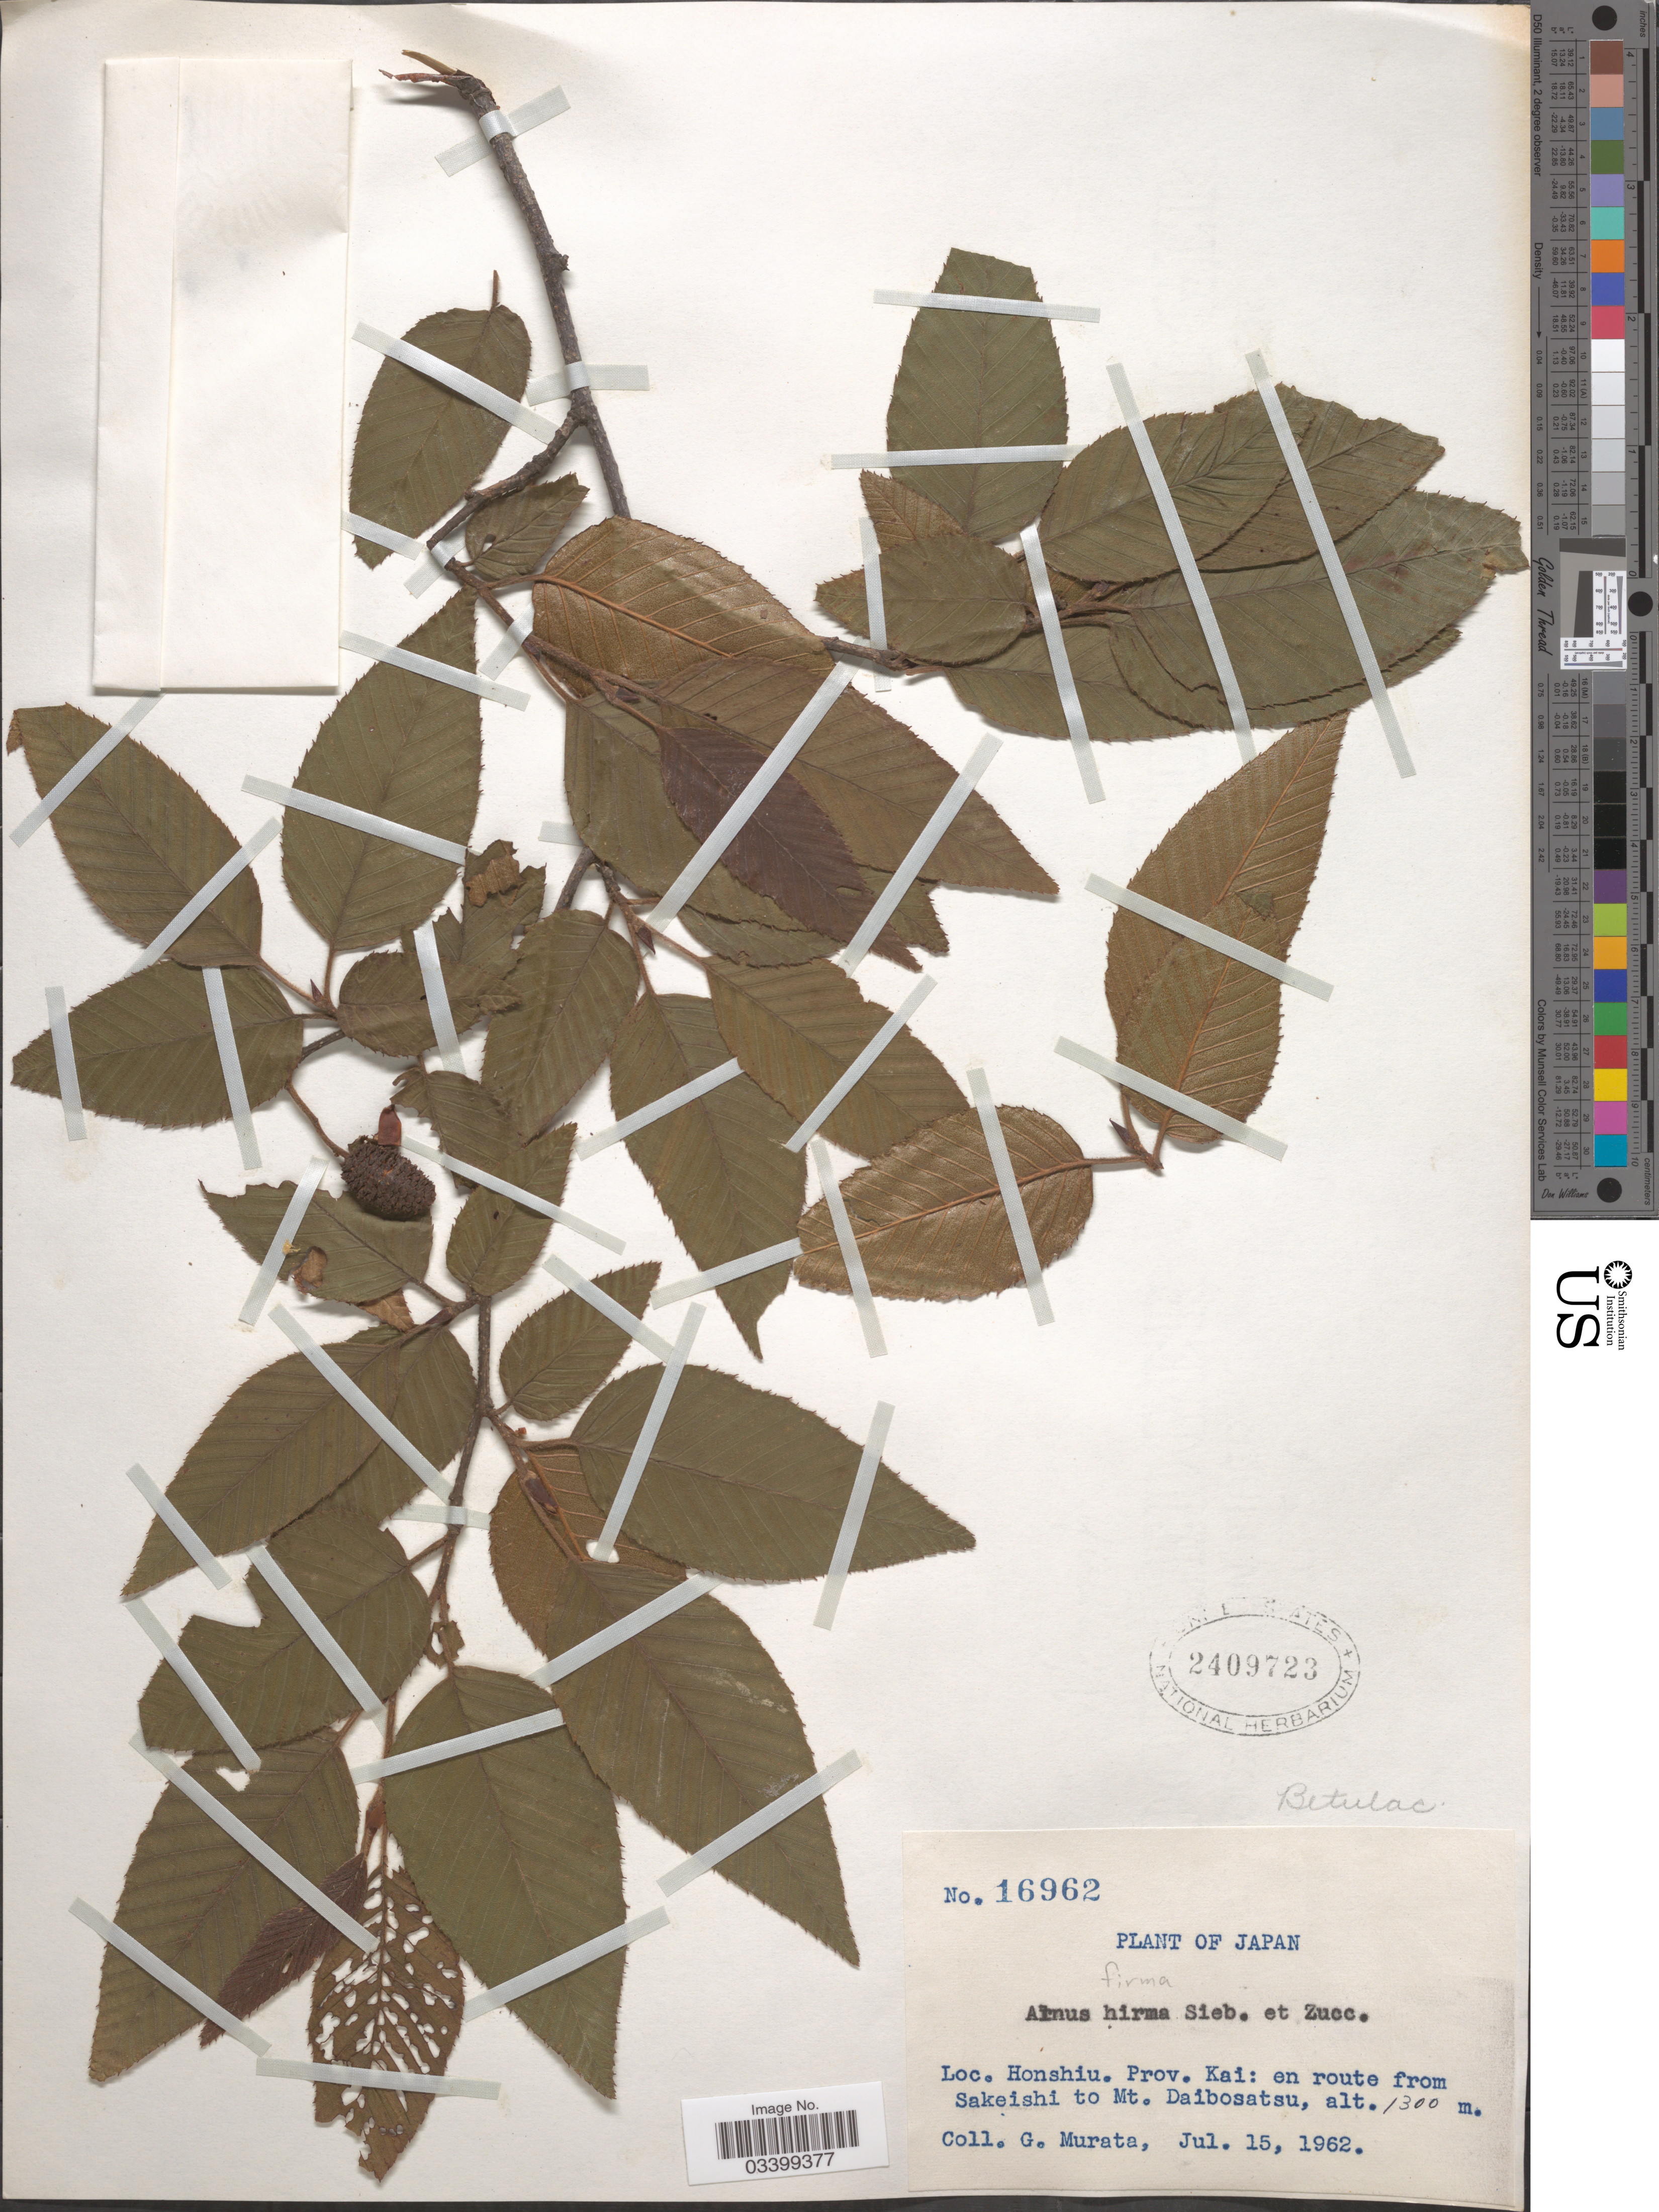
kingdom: Plantae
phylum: Tracheophyta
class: Magnoliopsida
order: Fagales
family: Betulaceae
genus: Alnus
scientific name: Alnus firma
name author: Siebold & Zucc.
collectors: G. Murata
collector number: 16962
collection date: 1962-07-15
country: Japan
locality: Honshiu. Prov. Kai: en route from Sakeishi to Mt. Daibosatsu.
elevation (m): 1300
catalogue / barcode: US 2409723